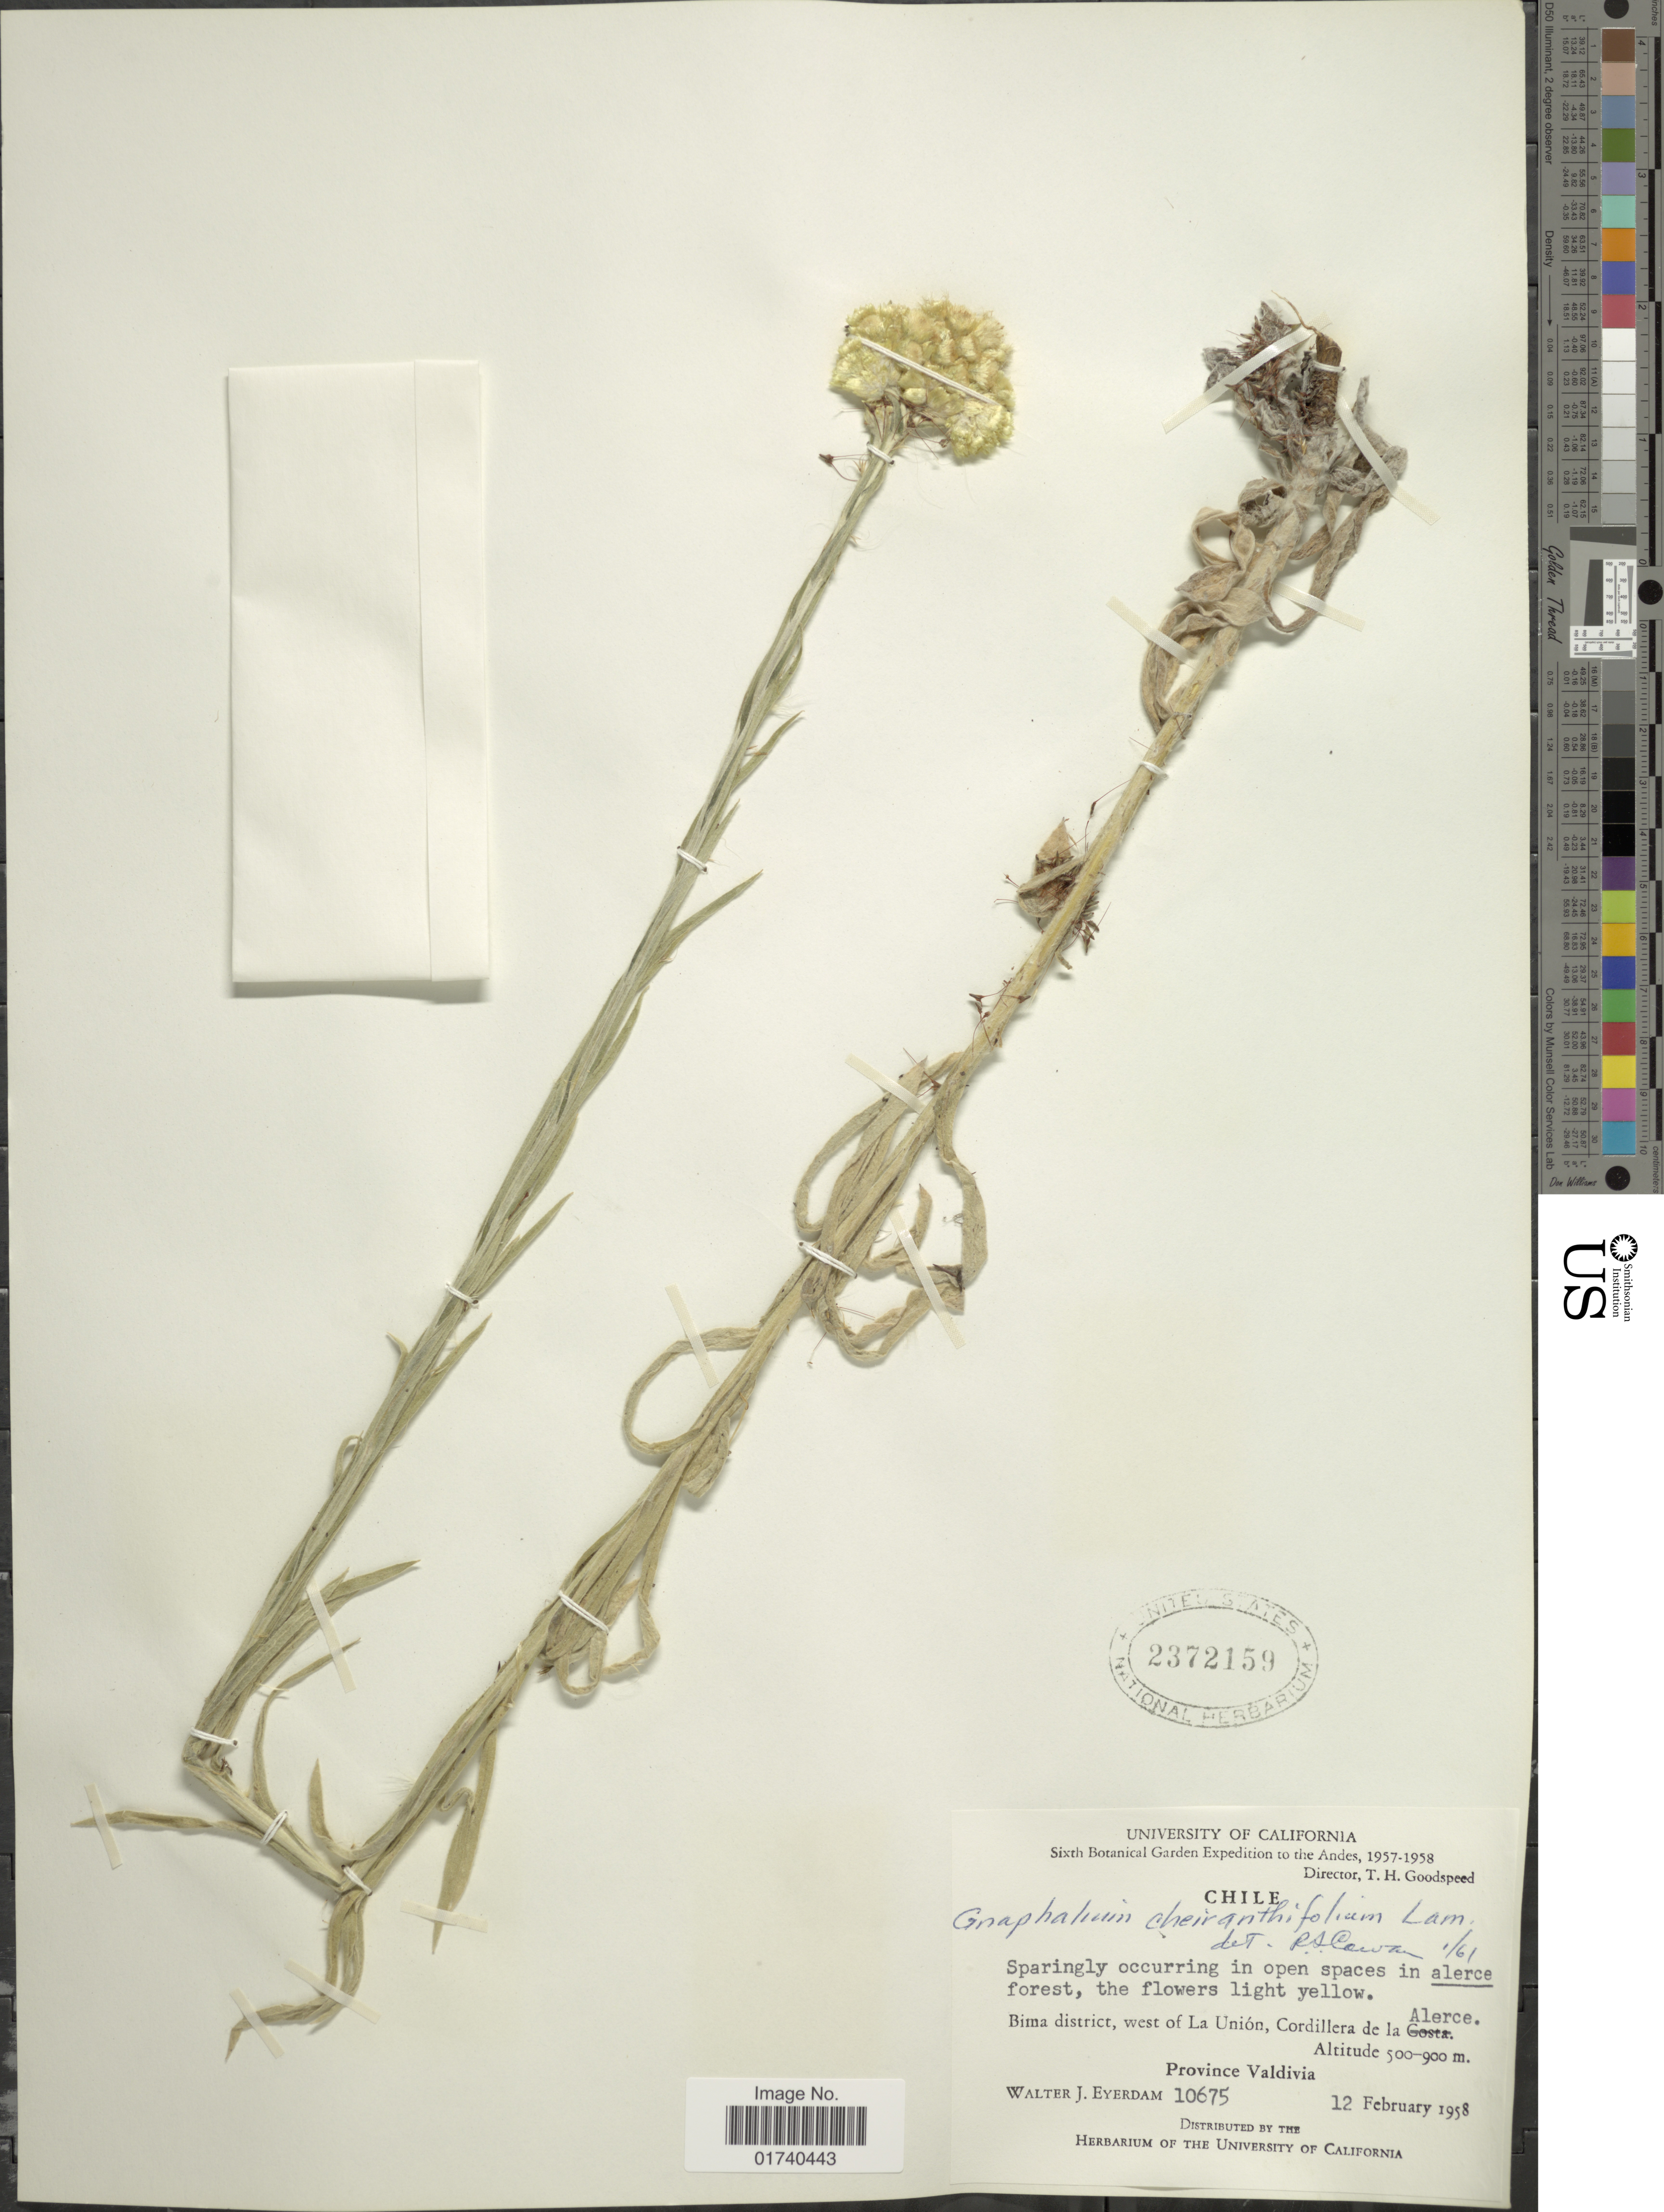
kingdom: Plantae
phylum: Tracheophyta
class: Magnoliopsida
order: Asterales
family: Asteraceae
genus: Pseudognaphalium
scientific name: Pseudognaphalium cheiranthifolium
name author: (Lam.) Hilliard & B.L. Burtt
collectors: W. J. Eyerdam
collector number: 10675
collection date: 1958-02-12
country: Chile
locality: Bima district, west of La Union, Cordillera de la Alerce, Province Valdivia.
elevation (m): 500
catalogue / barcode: US 2372159